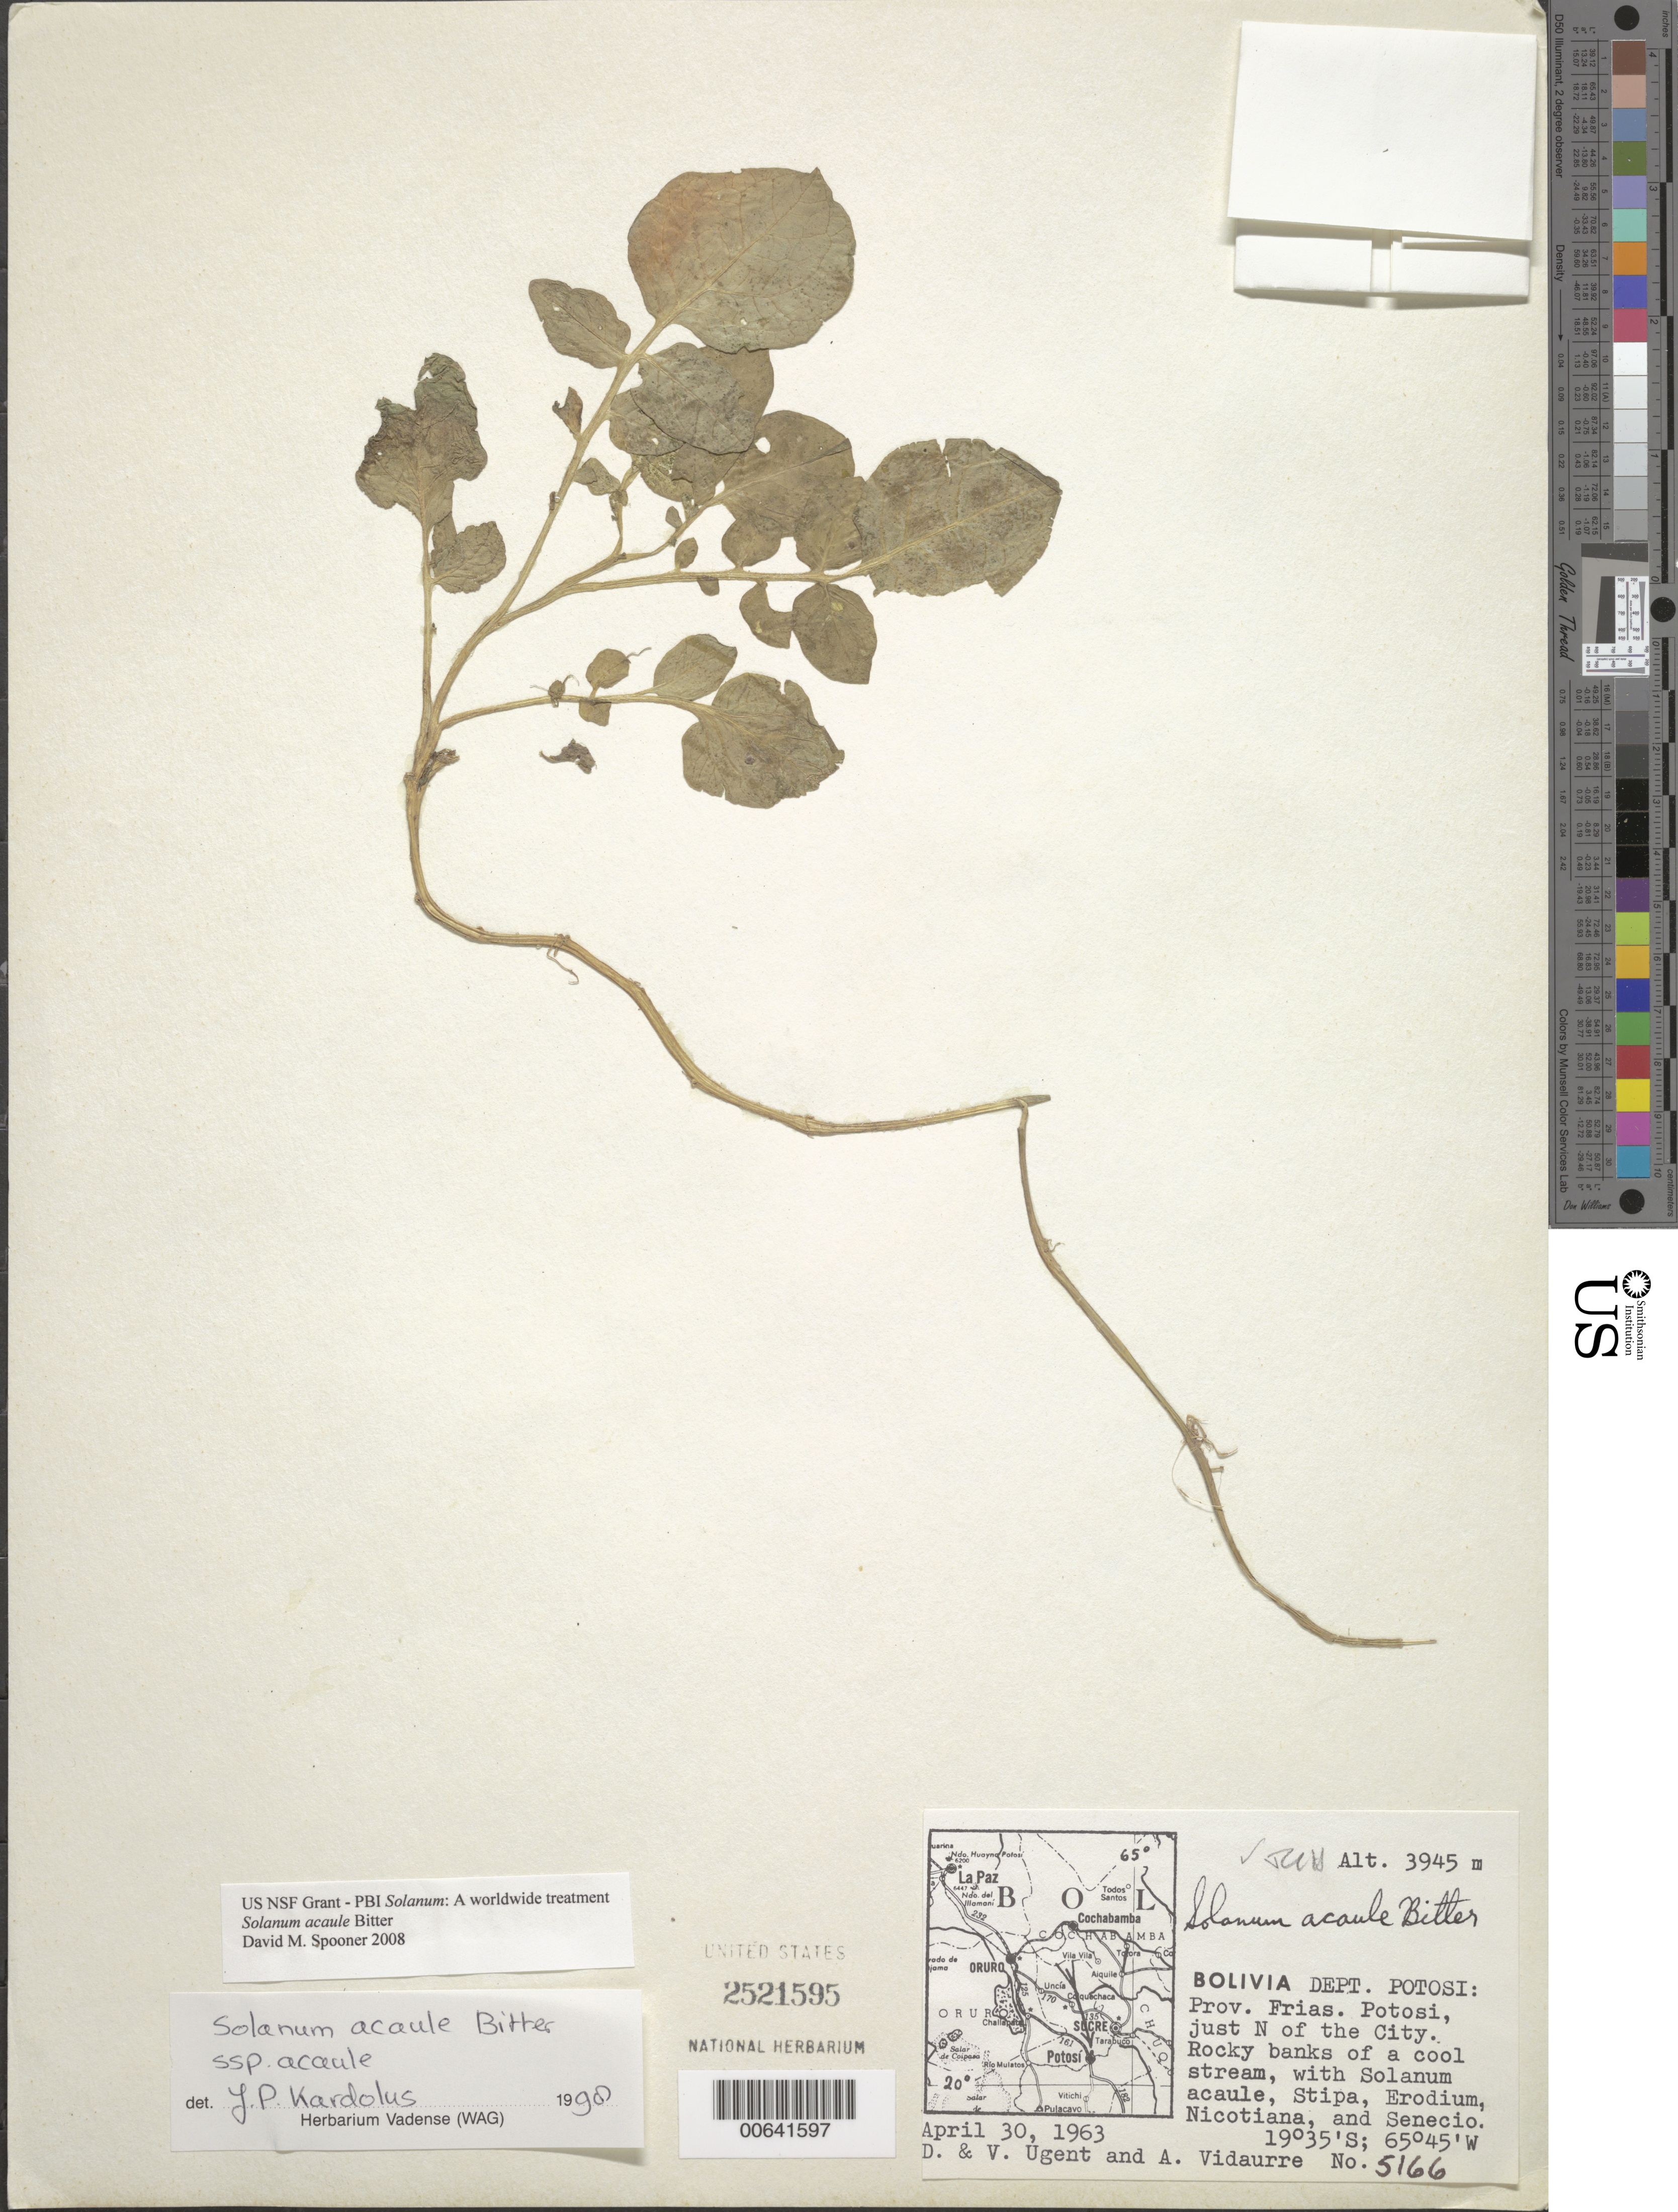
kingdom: Plantae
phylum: Tracheophyta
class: Magnoliopsida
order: Solanales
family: Solanaceae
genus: Solanum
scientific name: Solanum acaule subsp. acaule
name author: Bitter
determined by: Kardolus, Y. P.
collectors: D. Urgent, U. Urgent & A. Vidaurre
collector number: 5166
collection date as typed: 30 Apr 1963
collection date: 1963-04-30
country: Bolivia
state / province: Potosí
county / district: Tomás Frías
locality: Frias. Al N de la ciudad de Potosi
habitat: Bancos rocosos, corrientes de aire frio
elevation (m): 3945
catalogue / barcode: US 2521595